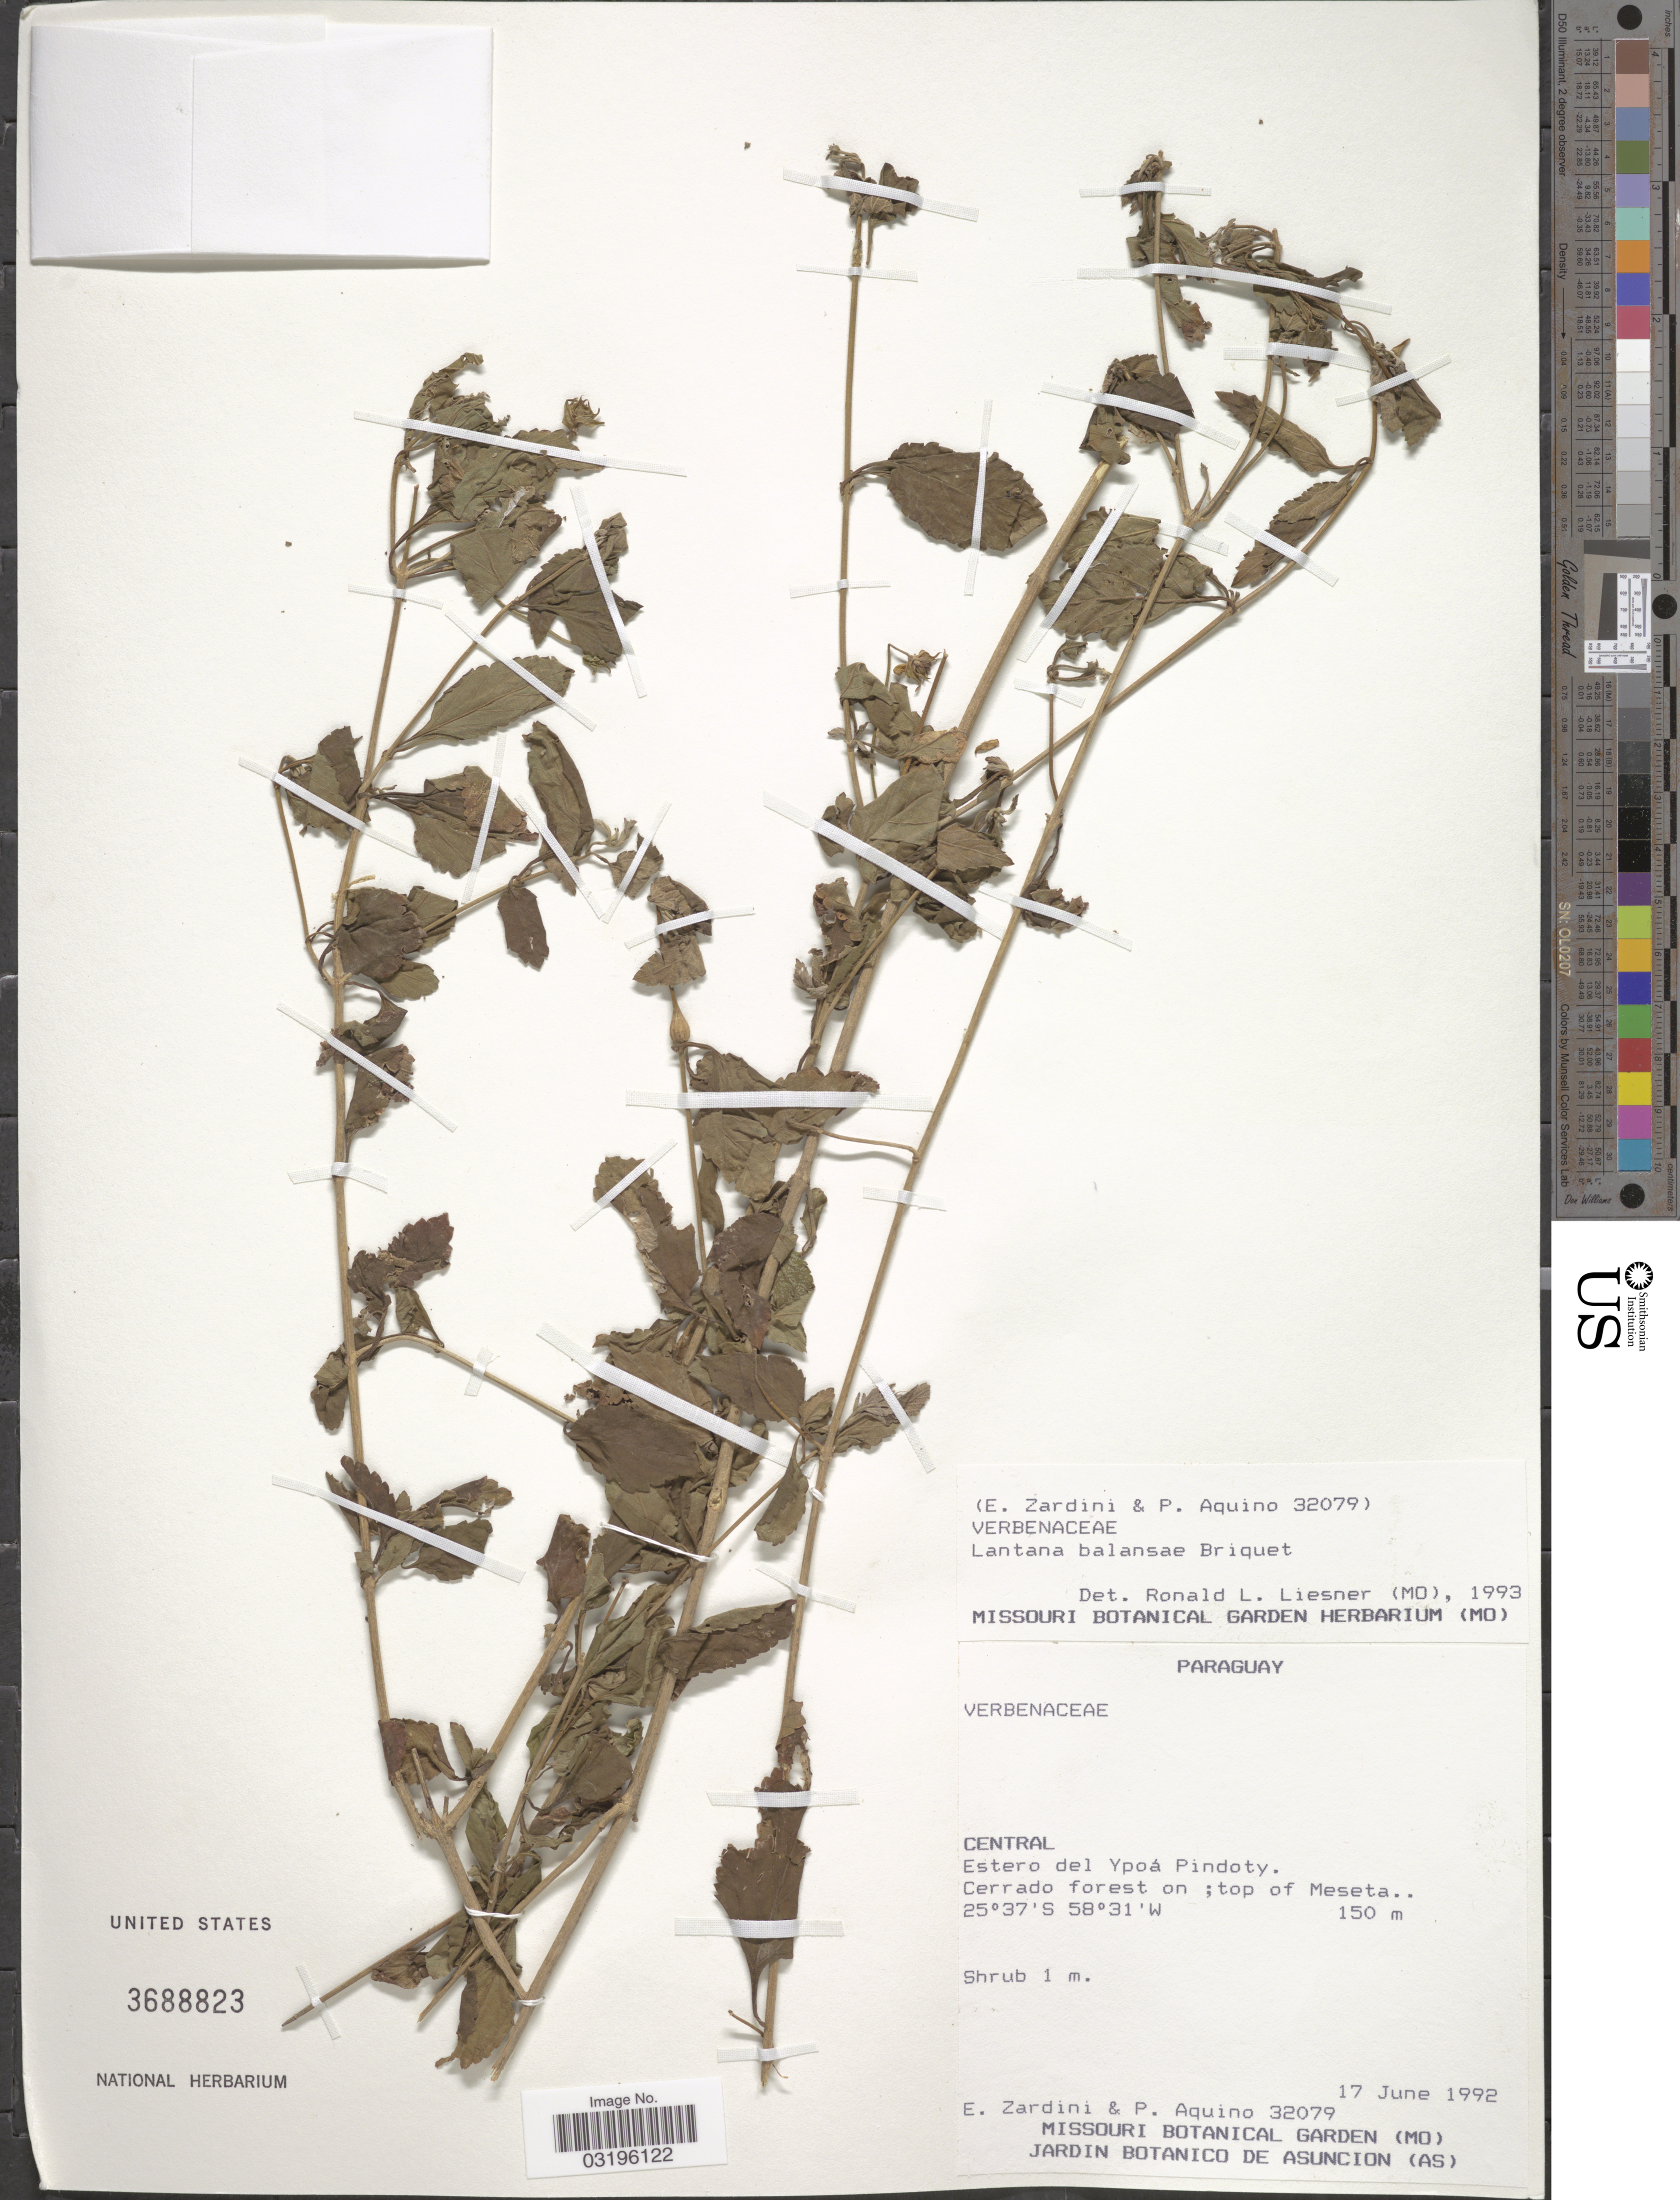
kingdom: Plantae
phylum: Tracheophyta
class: Magnoliopsida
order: Lamiales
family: Verbenaceae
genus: Lantana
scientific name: Lantana balansae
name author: Briq.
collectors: E. Zardini & P. Aquino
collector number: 32079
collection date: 1992-06-17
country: Paraguay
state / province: Central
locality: Central. Estero del Ypoá Pindoty.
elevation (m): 150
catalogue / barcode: US 3688823